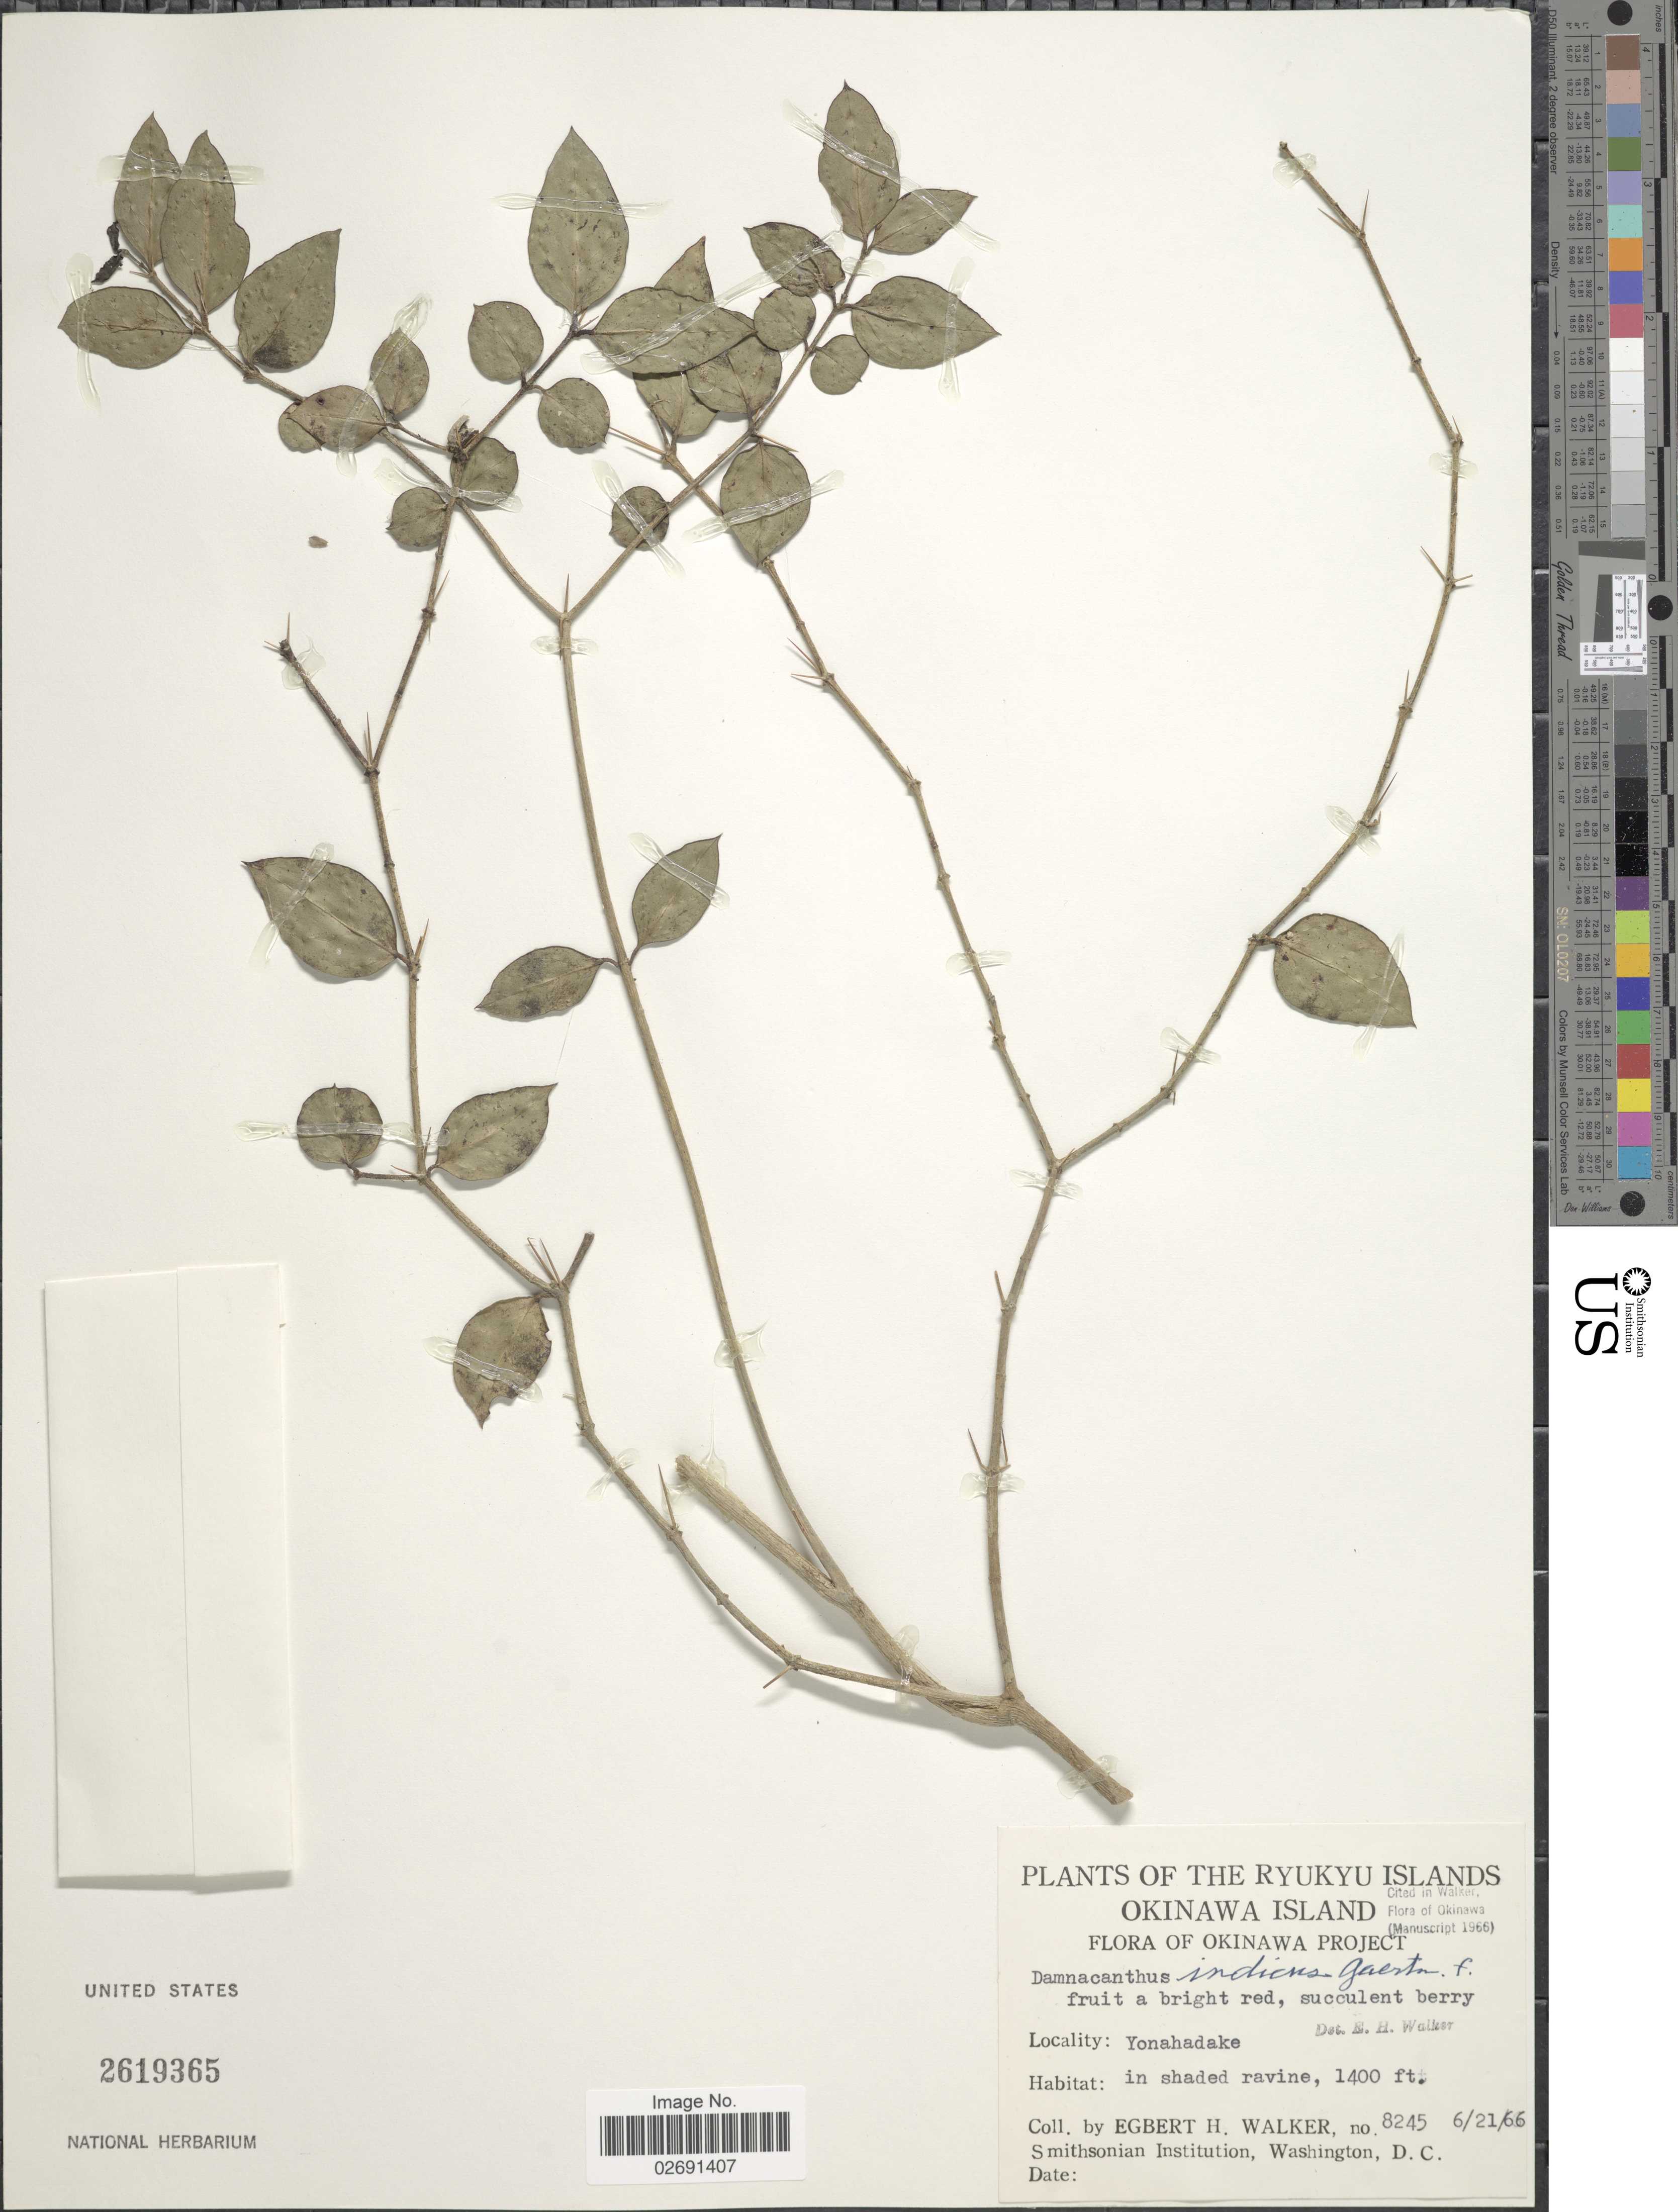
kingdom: Plantae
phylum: Tracheophyta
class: Magnoliopsida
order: Gentianales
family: Rubiaceae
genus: Damnacanthus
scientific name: Damnacanthus indicus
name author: L. f.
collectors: E. H. Walker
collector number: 8245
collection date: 1966-06-21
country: Japan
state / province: Okinawa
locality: Ryukyu Islands, Okinawa Island, Yonahadake, in shaded ravine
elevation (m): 427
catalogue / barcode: US 2619365